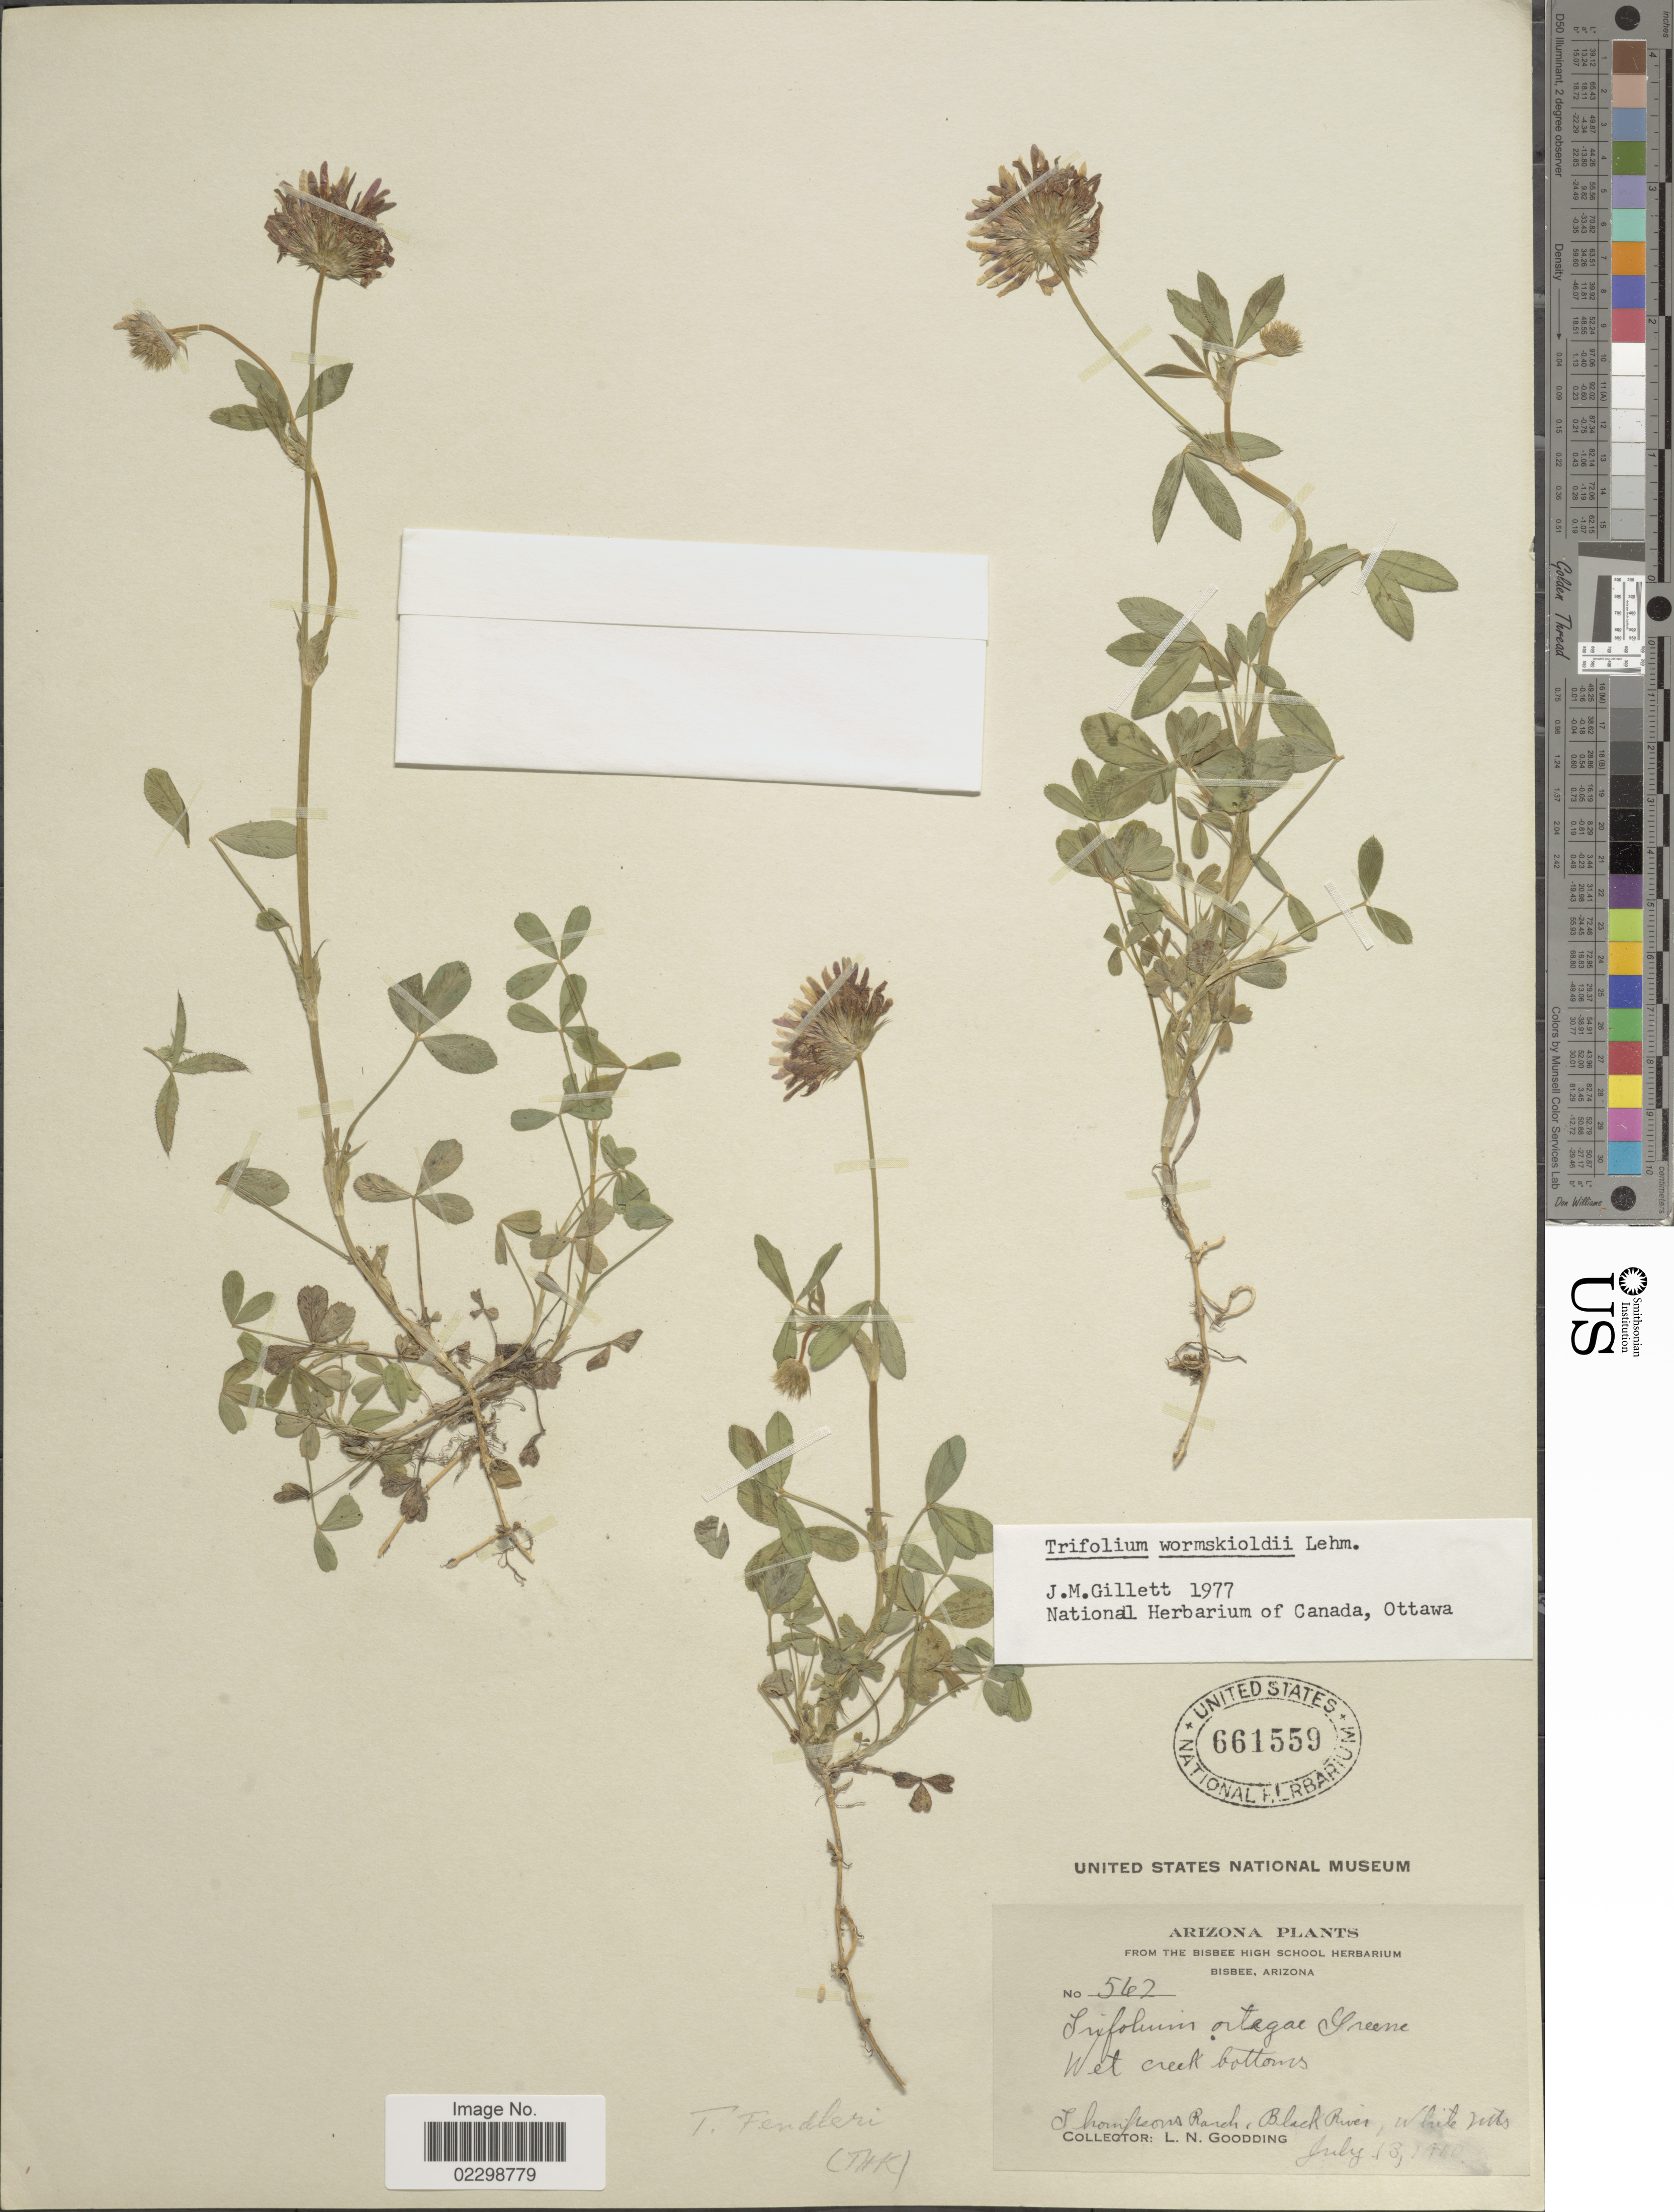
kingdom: Plantae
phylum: Tracheophyta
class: Magnoliopsida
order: Fabales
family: Fabaceae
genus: Trifolium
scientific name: Trifolium wormskioldii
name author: Lehm.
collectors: L. N. Goodding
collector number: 562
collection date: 1910-07-13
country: United States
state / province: Arizona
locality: Wet creek bottoms, Thompsons Ranch, Black River, White Mts.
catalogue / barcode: US 661559